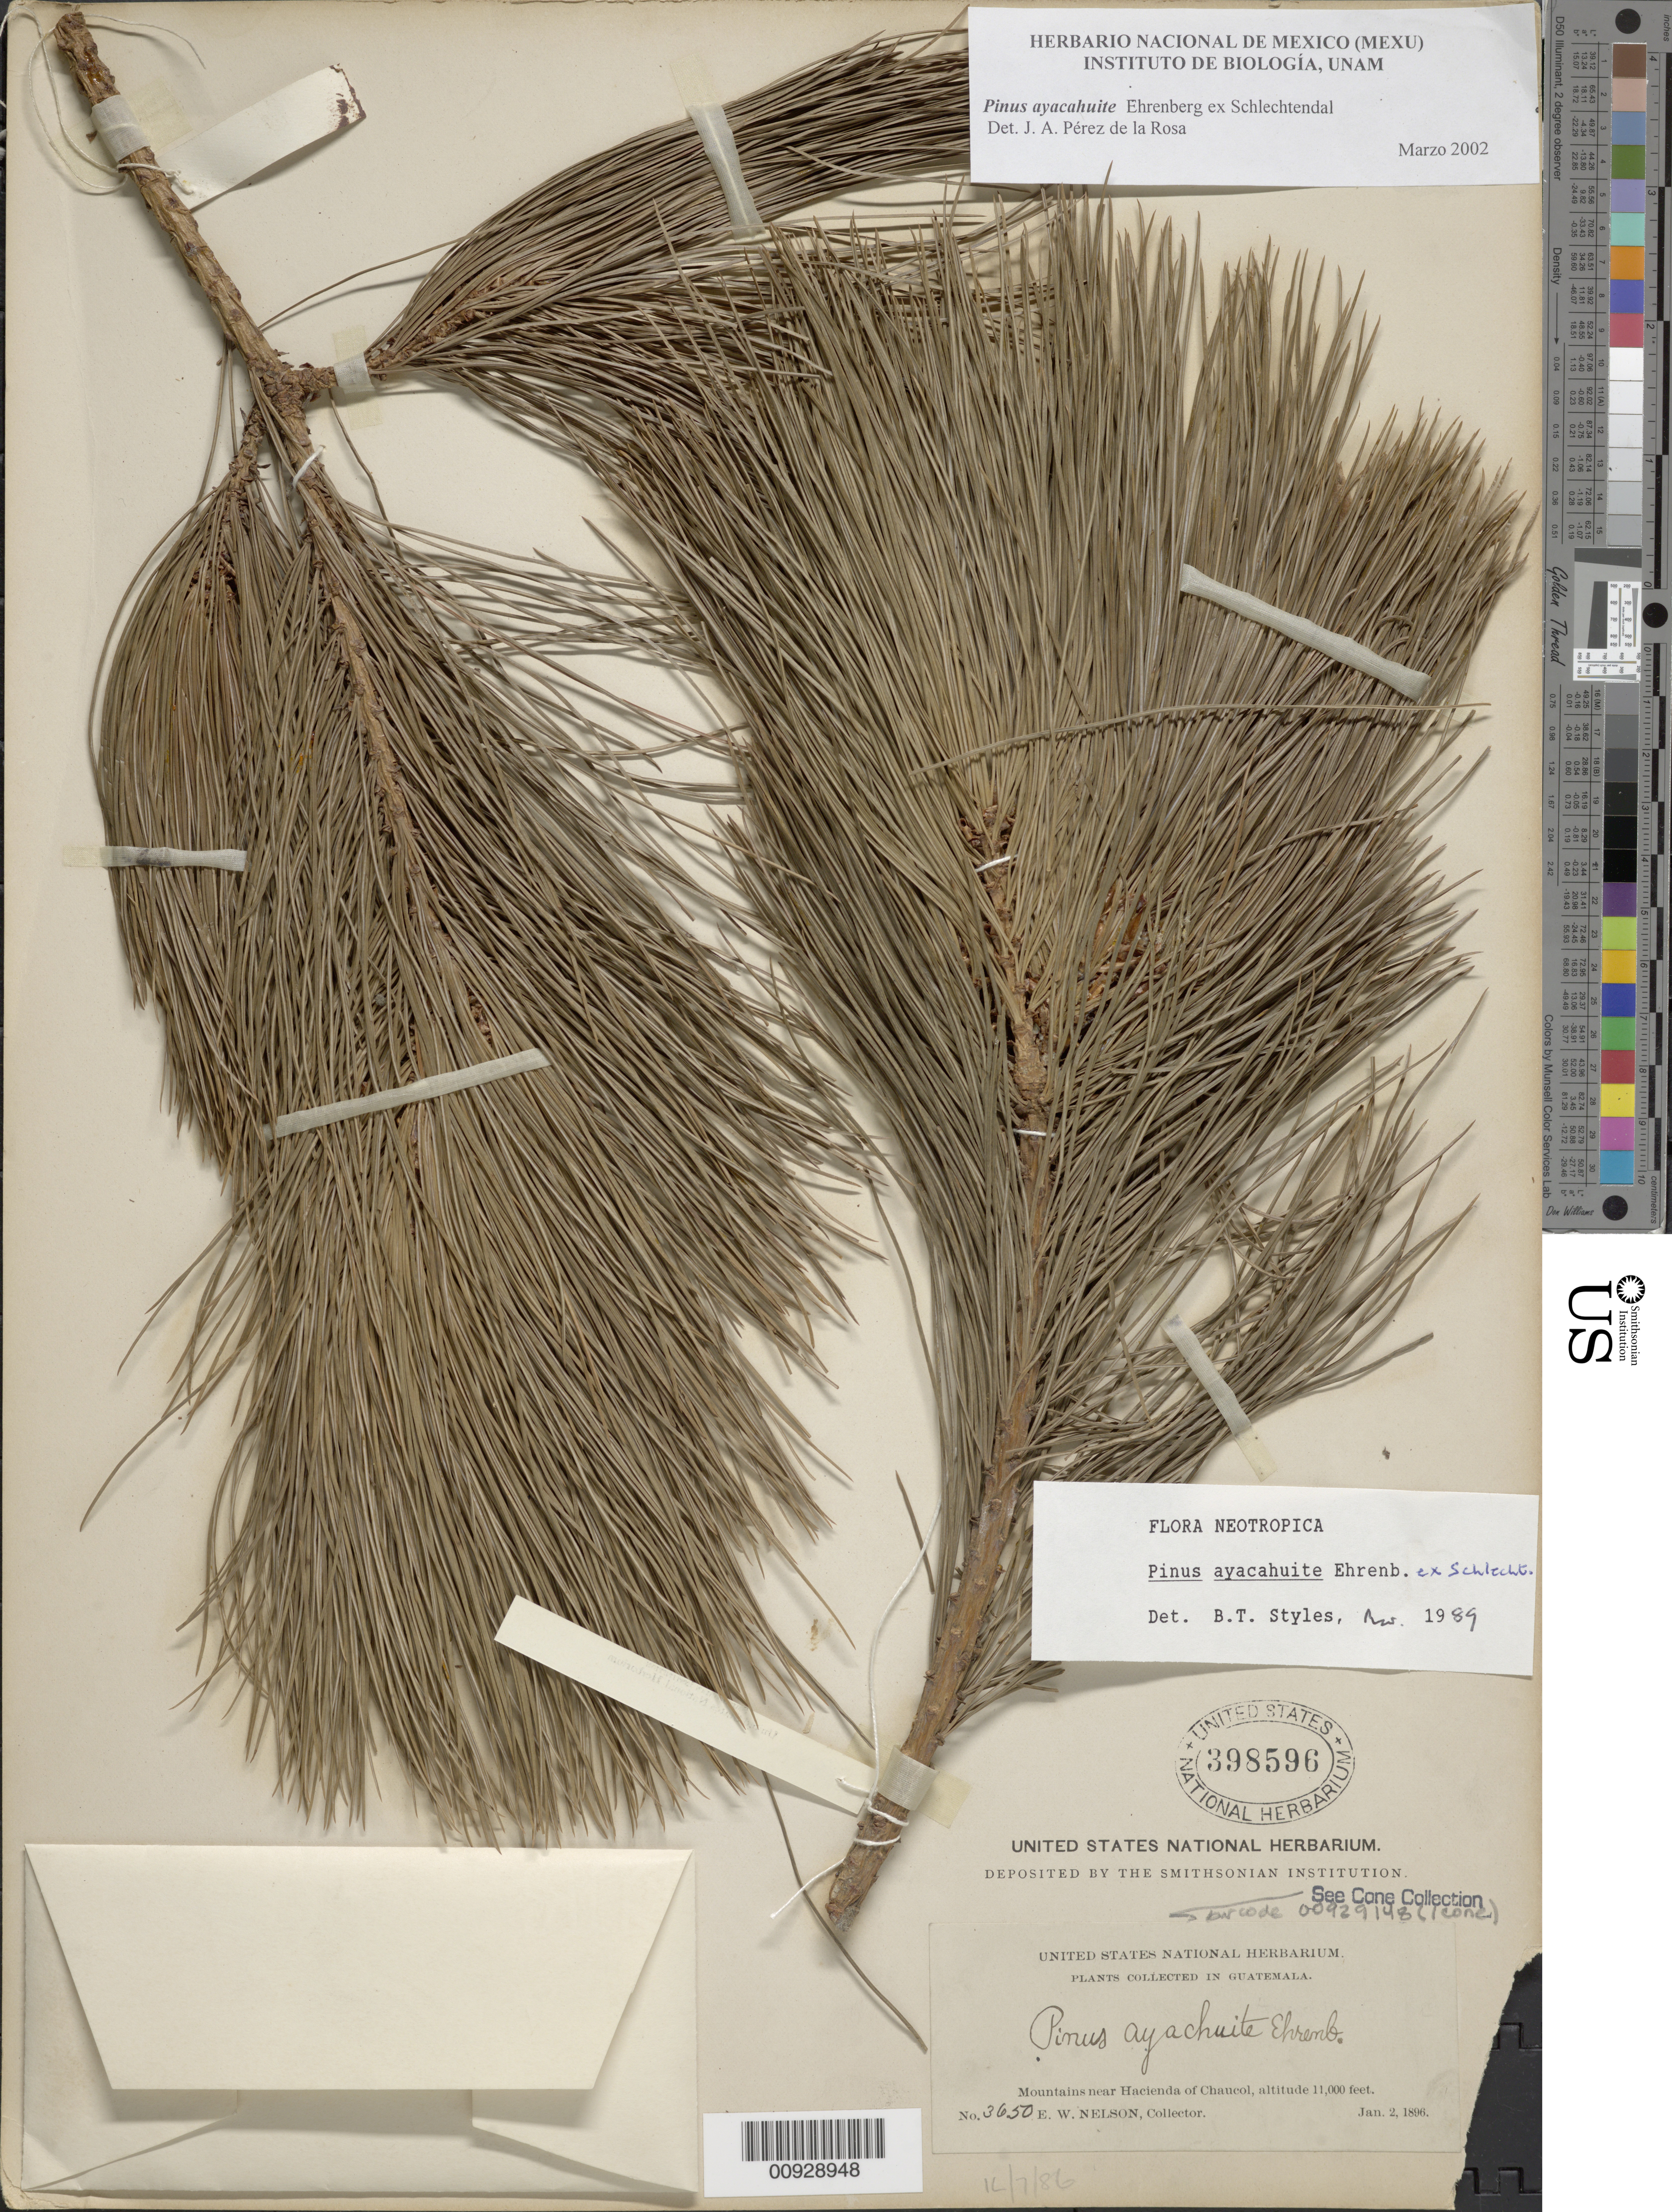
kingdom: Plantae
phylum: Tracheophyta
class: Pinopsida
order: Pinales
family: Pinaceae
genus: Pinus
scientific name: Pinus ayacahuite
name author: Ehrenb. ex Schltdl.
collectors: E. W. Nelson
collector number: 3650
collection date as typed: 02 Jan 1896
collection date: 1896-01-02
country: Guatemala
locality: Near Hacienda of Chaucol.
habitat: Mountains.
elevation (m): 3353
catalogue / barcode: US 398596